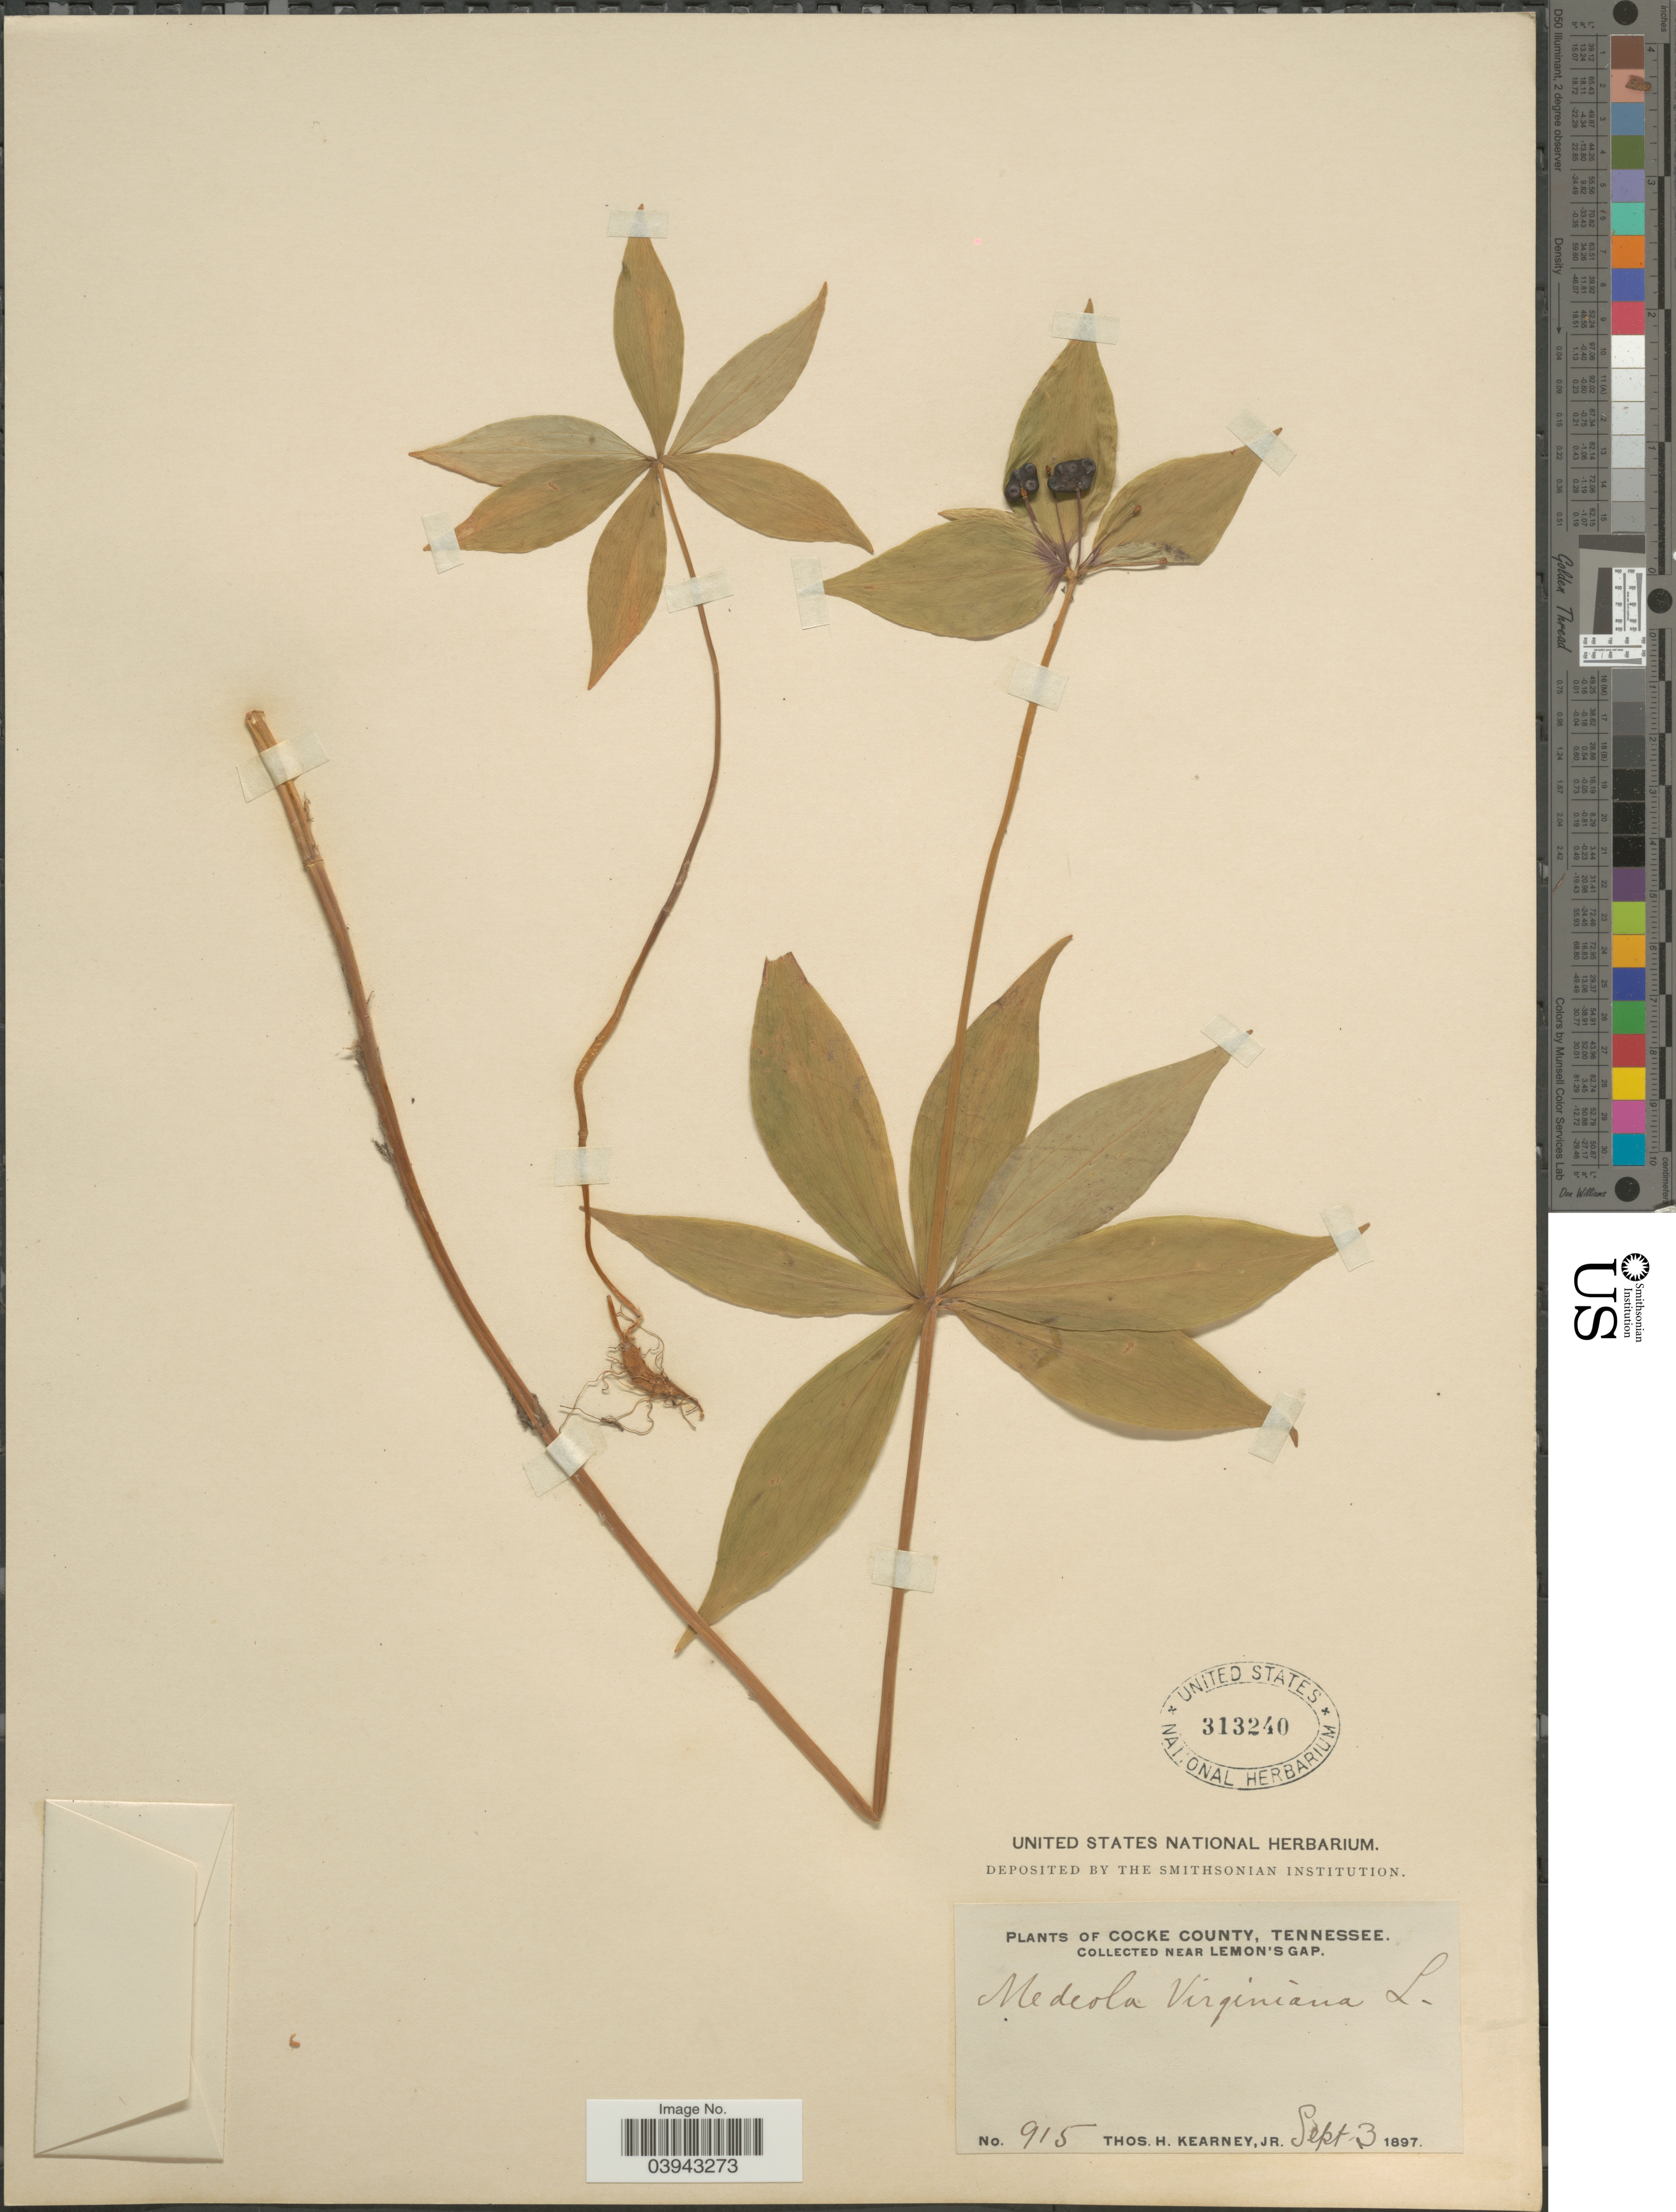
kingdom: Plantae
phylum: Tracheophyta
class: Liliopsida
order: Liliales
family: Liliaceae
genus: Medeola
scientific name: Medeola virginiana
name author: (L.) Desf.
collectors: T. H. Kearney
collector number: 915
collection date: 1897-09-03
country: United States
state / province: Tennessee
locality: Cocke County. Near Lemon's Gap.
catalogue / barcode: US 313240